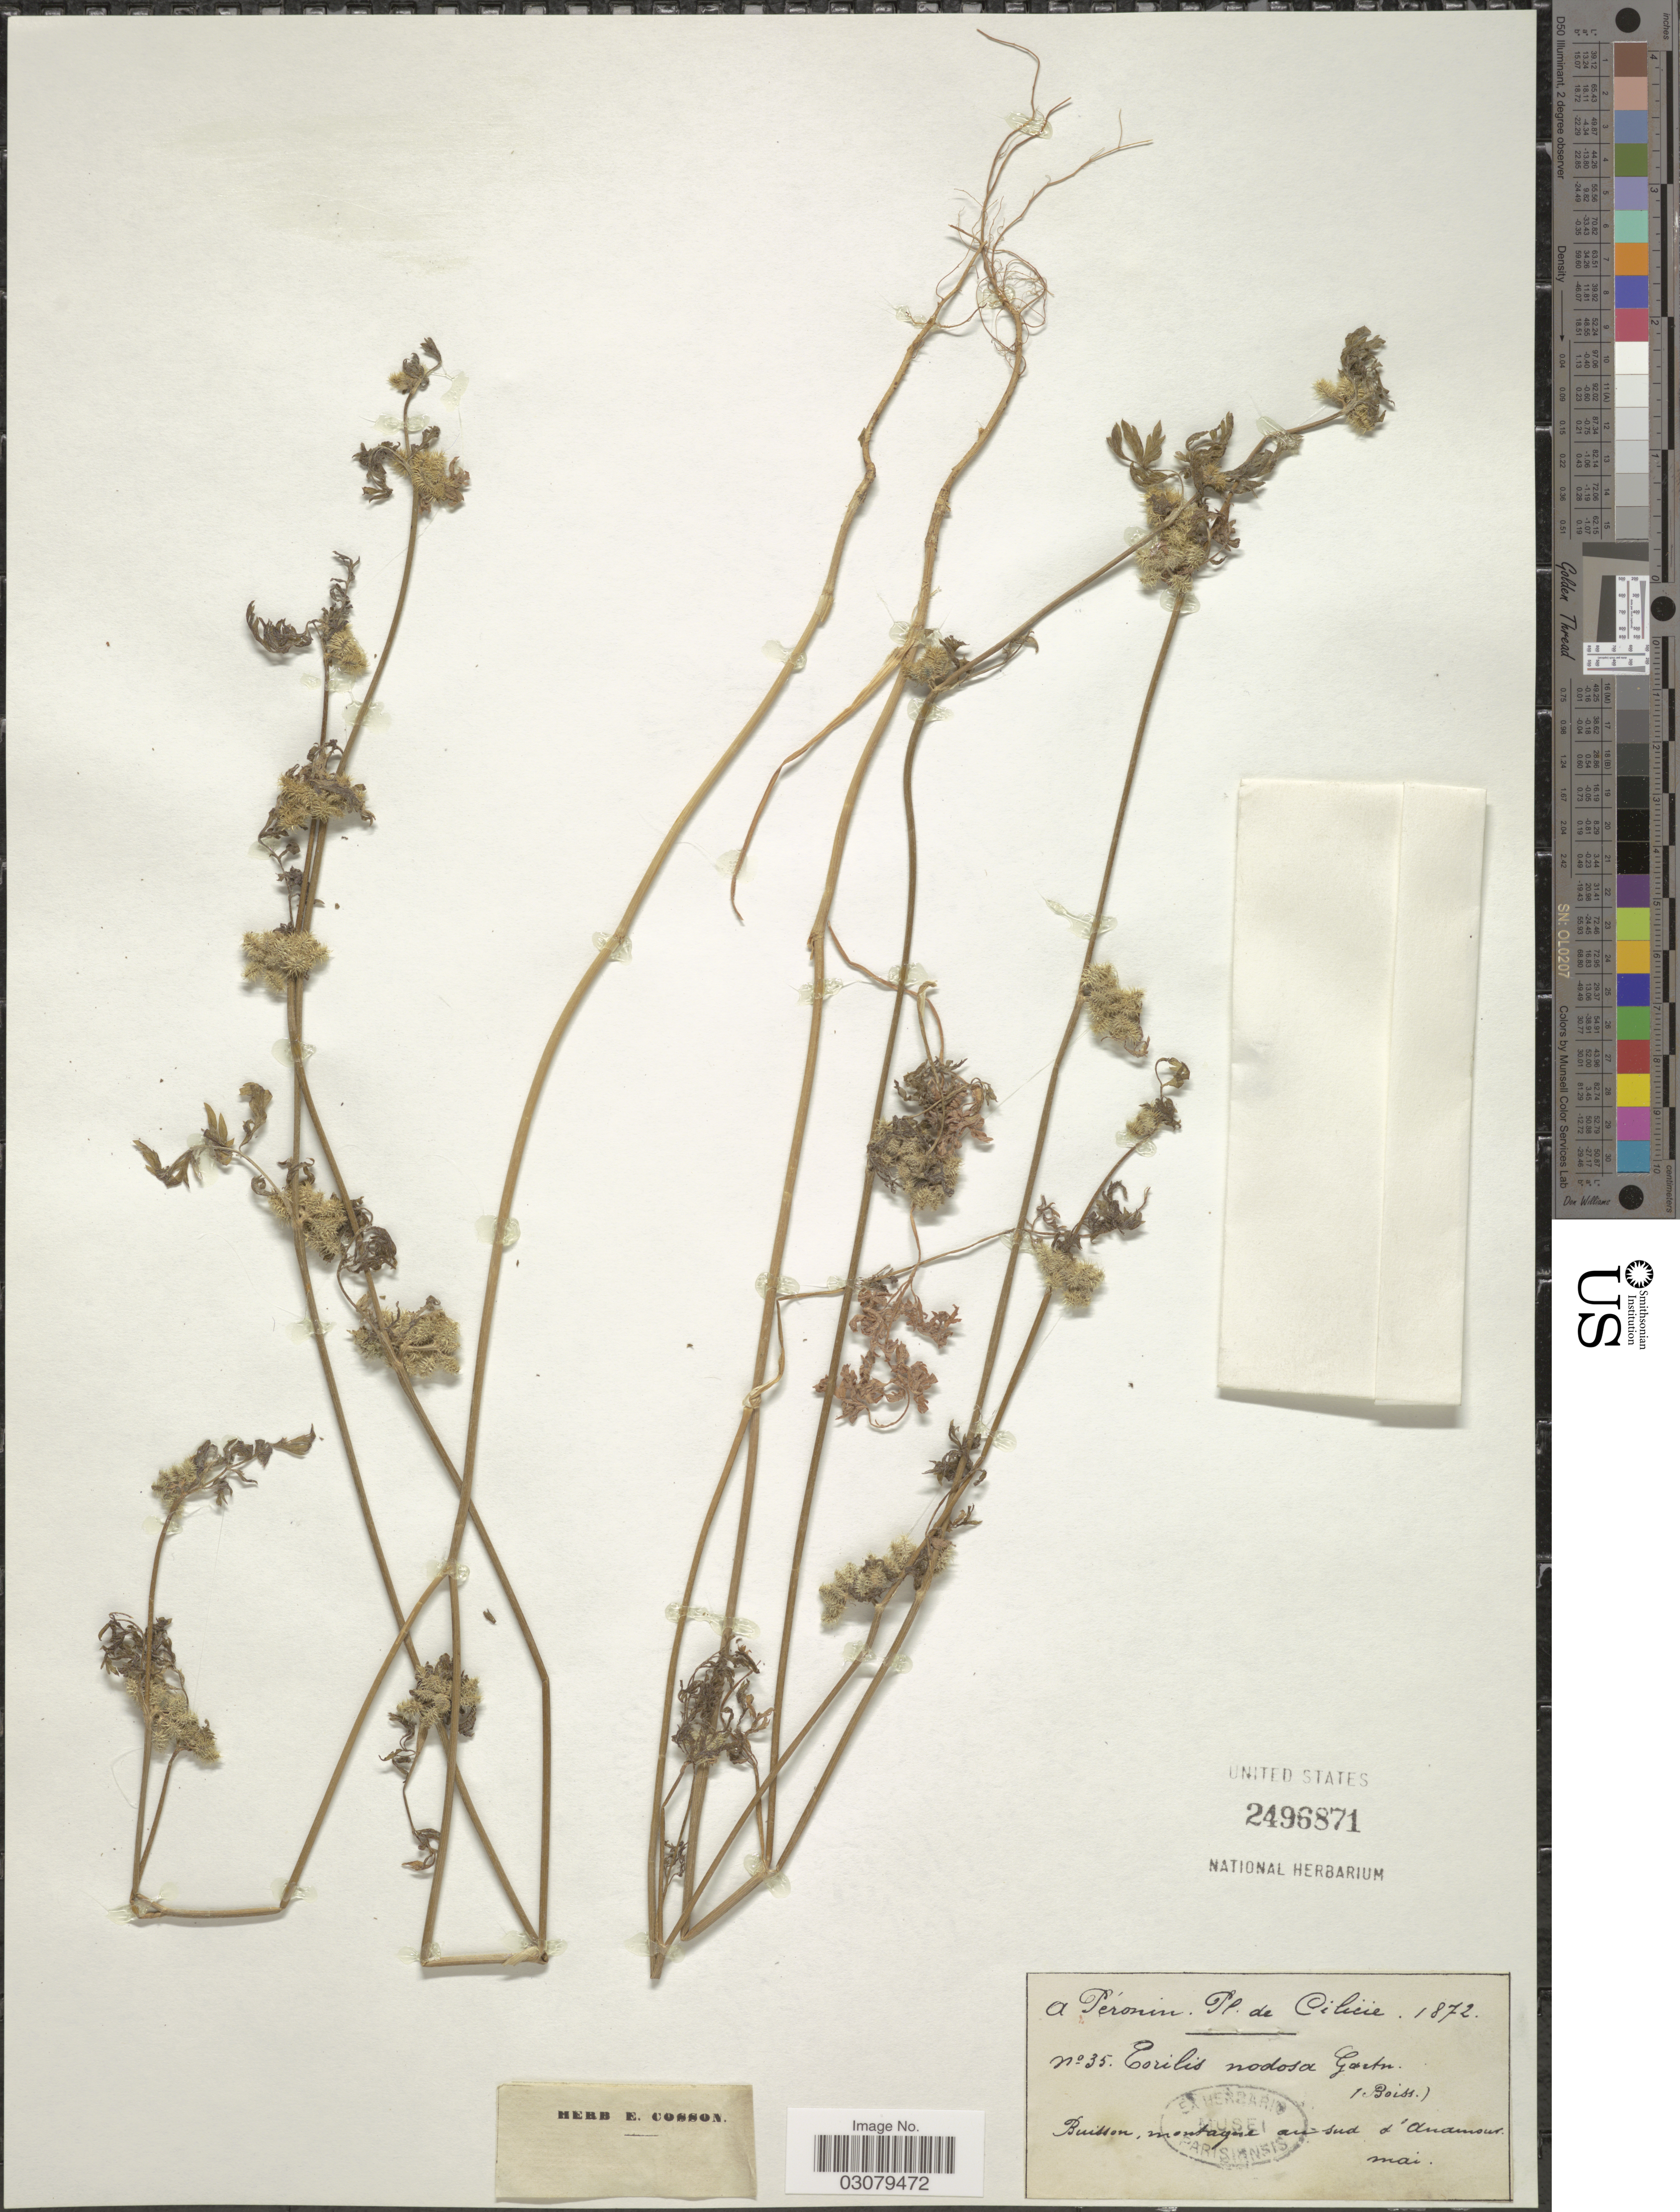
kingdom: Plantae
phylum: Tracheophyta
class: Magnoliopsida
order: Apiales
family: Apiaceae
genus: Torilis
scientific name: Torilis nodosa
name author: (L.) Gaertn.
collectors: A. Péronin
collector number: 35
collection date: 1872-05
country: Turkey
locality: Cilicie. Buisson, montagne au sud d'Anamour.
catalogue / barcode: US 2496871